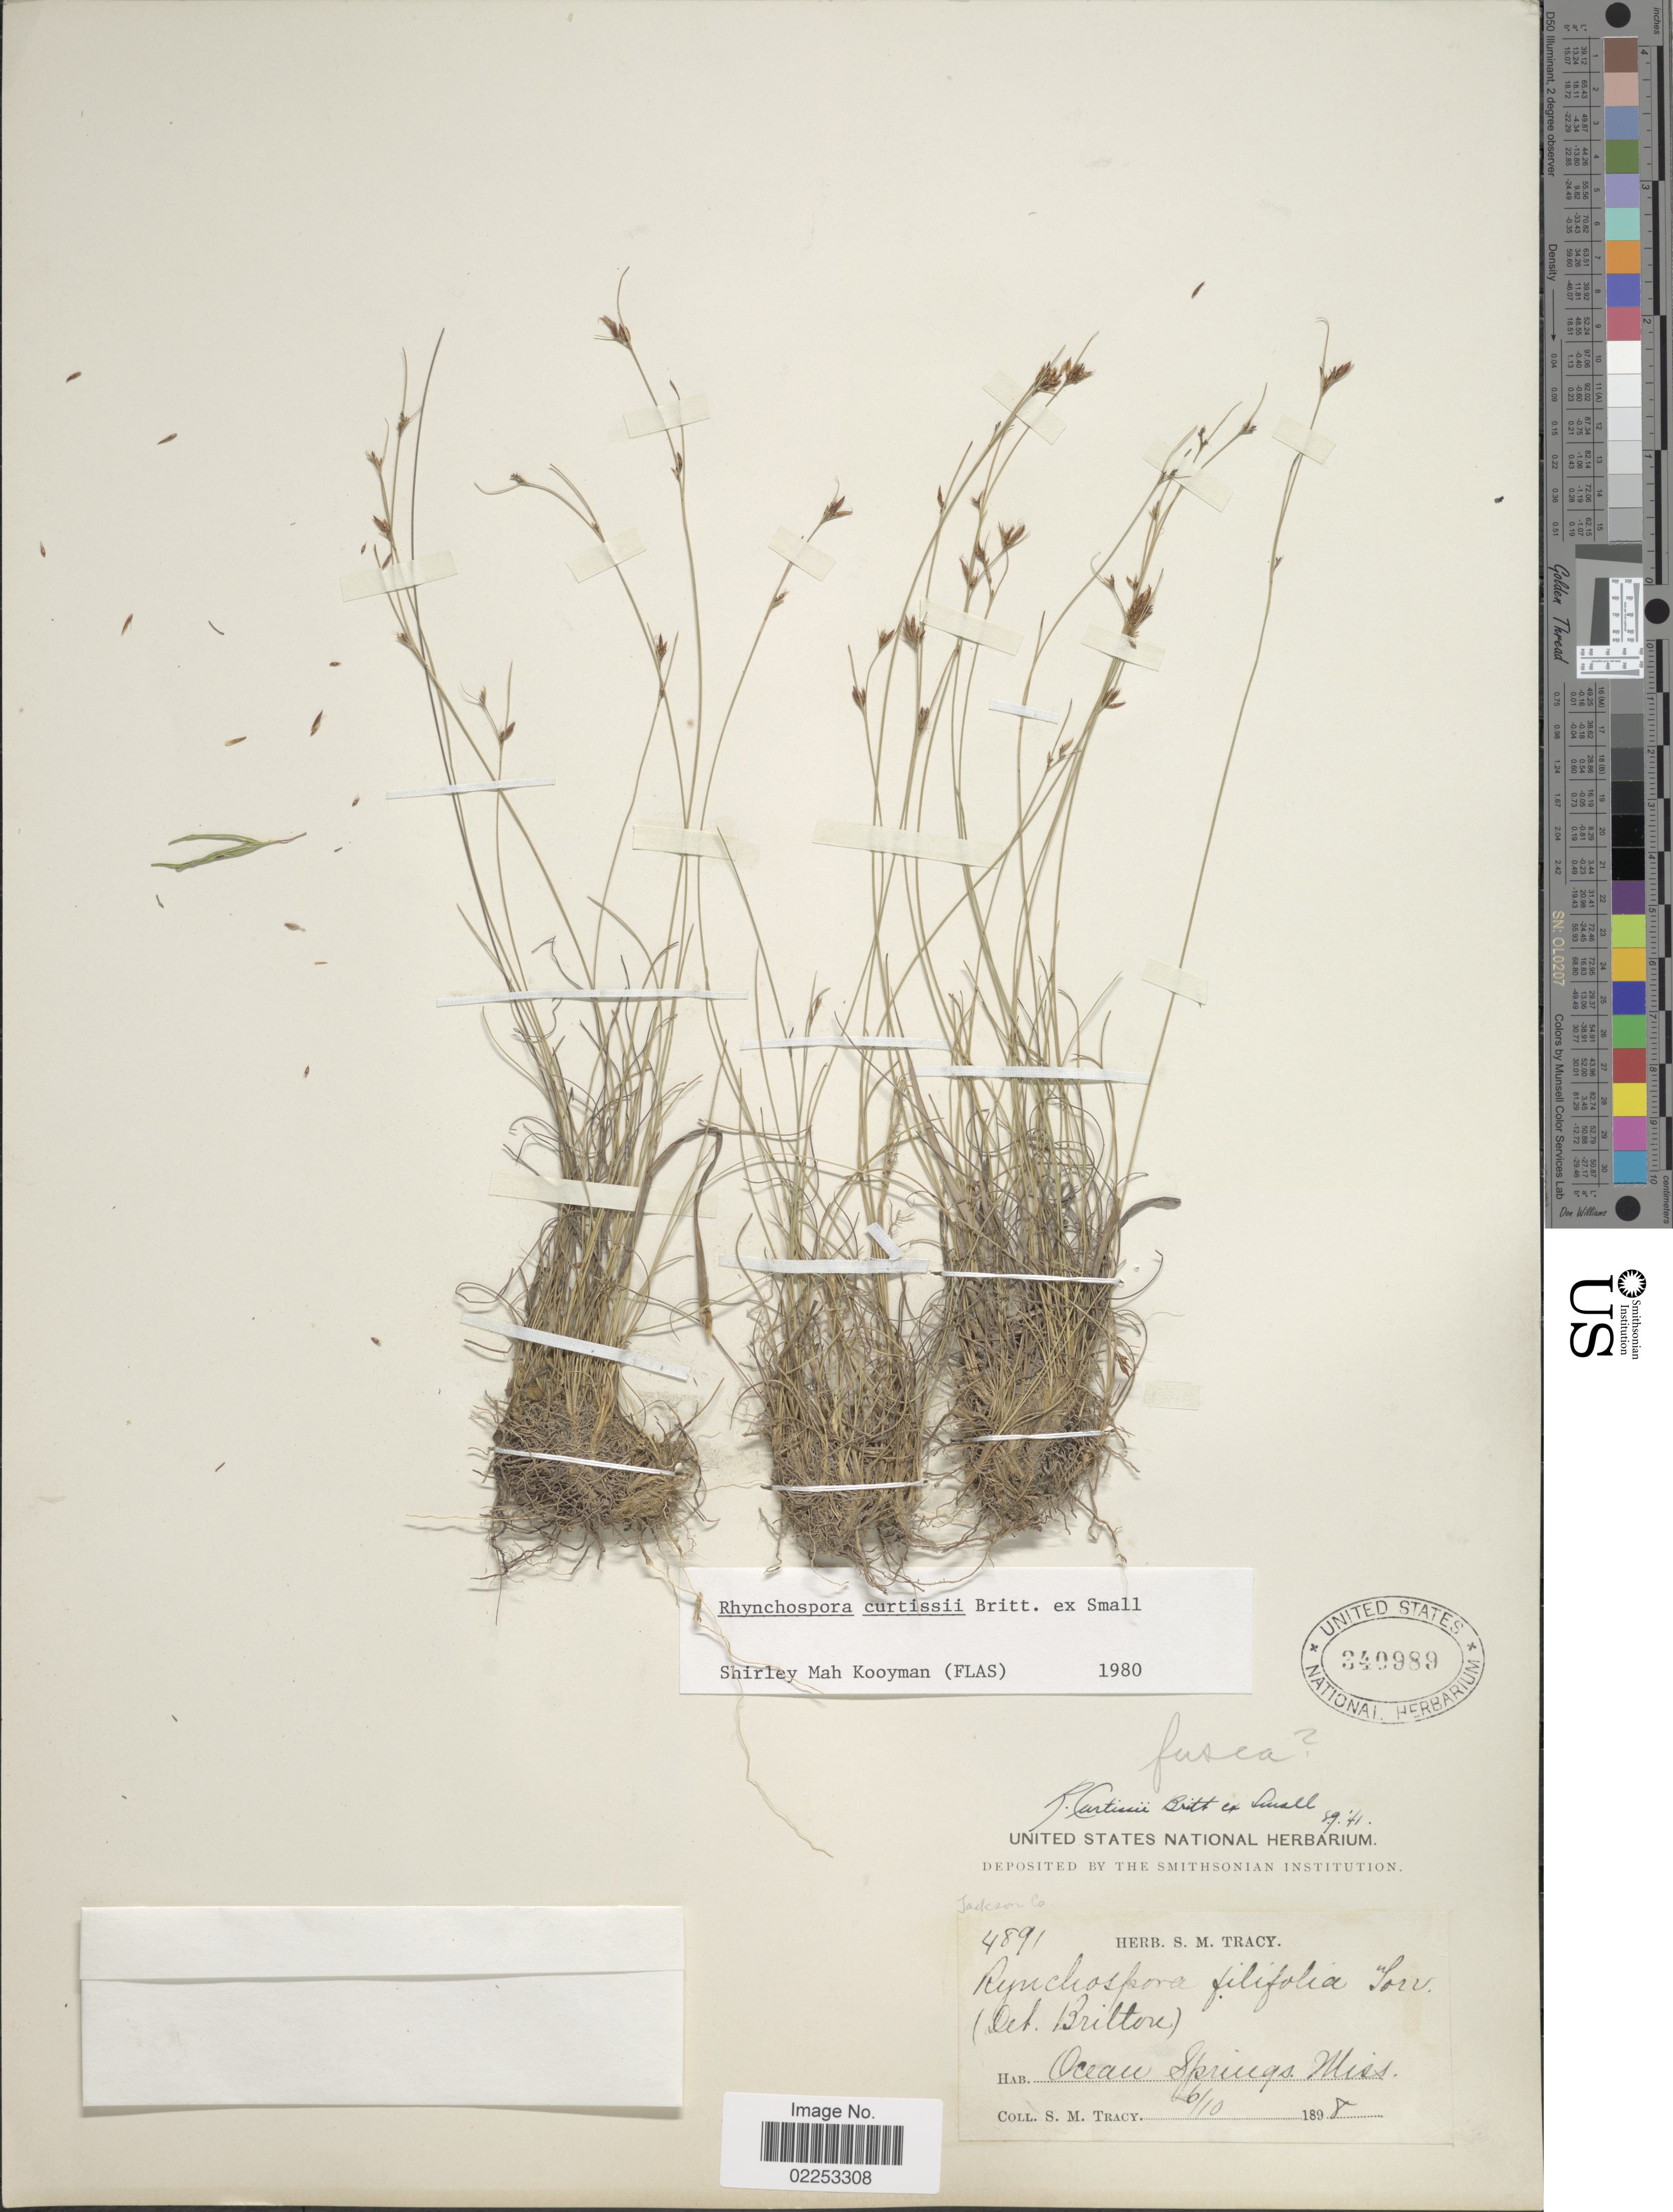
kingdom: Plantae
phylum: Tracheophyta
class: Liliopsida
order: Poales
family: Cyperaceae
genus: Rhynchospora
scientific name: Rhynchospora curtissii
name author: Britton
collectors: S. M. Tracy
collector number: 4891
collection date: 1898-08-10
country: United States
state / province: Mississippi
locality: Ocean Springs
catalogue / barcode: US 340989